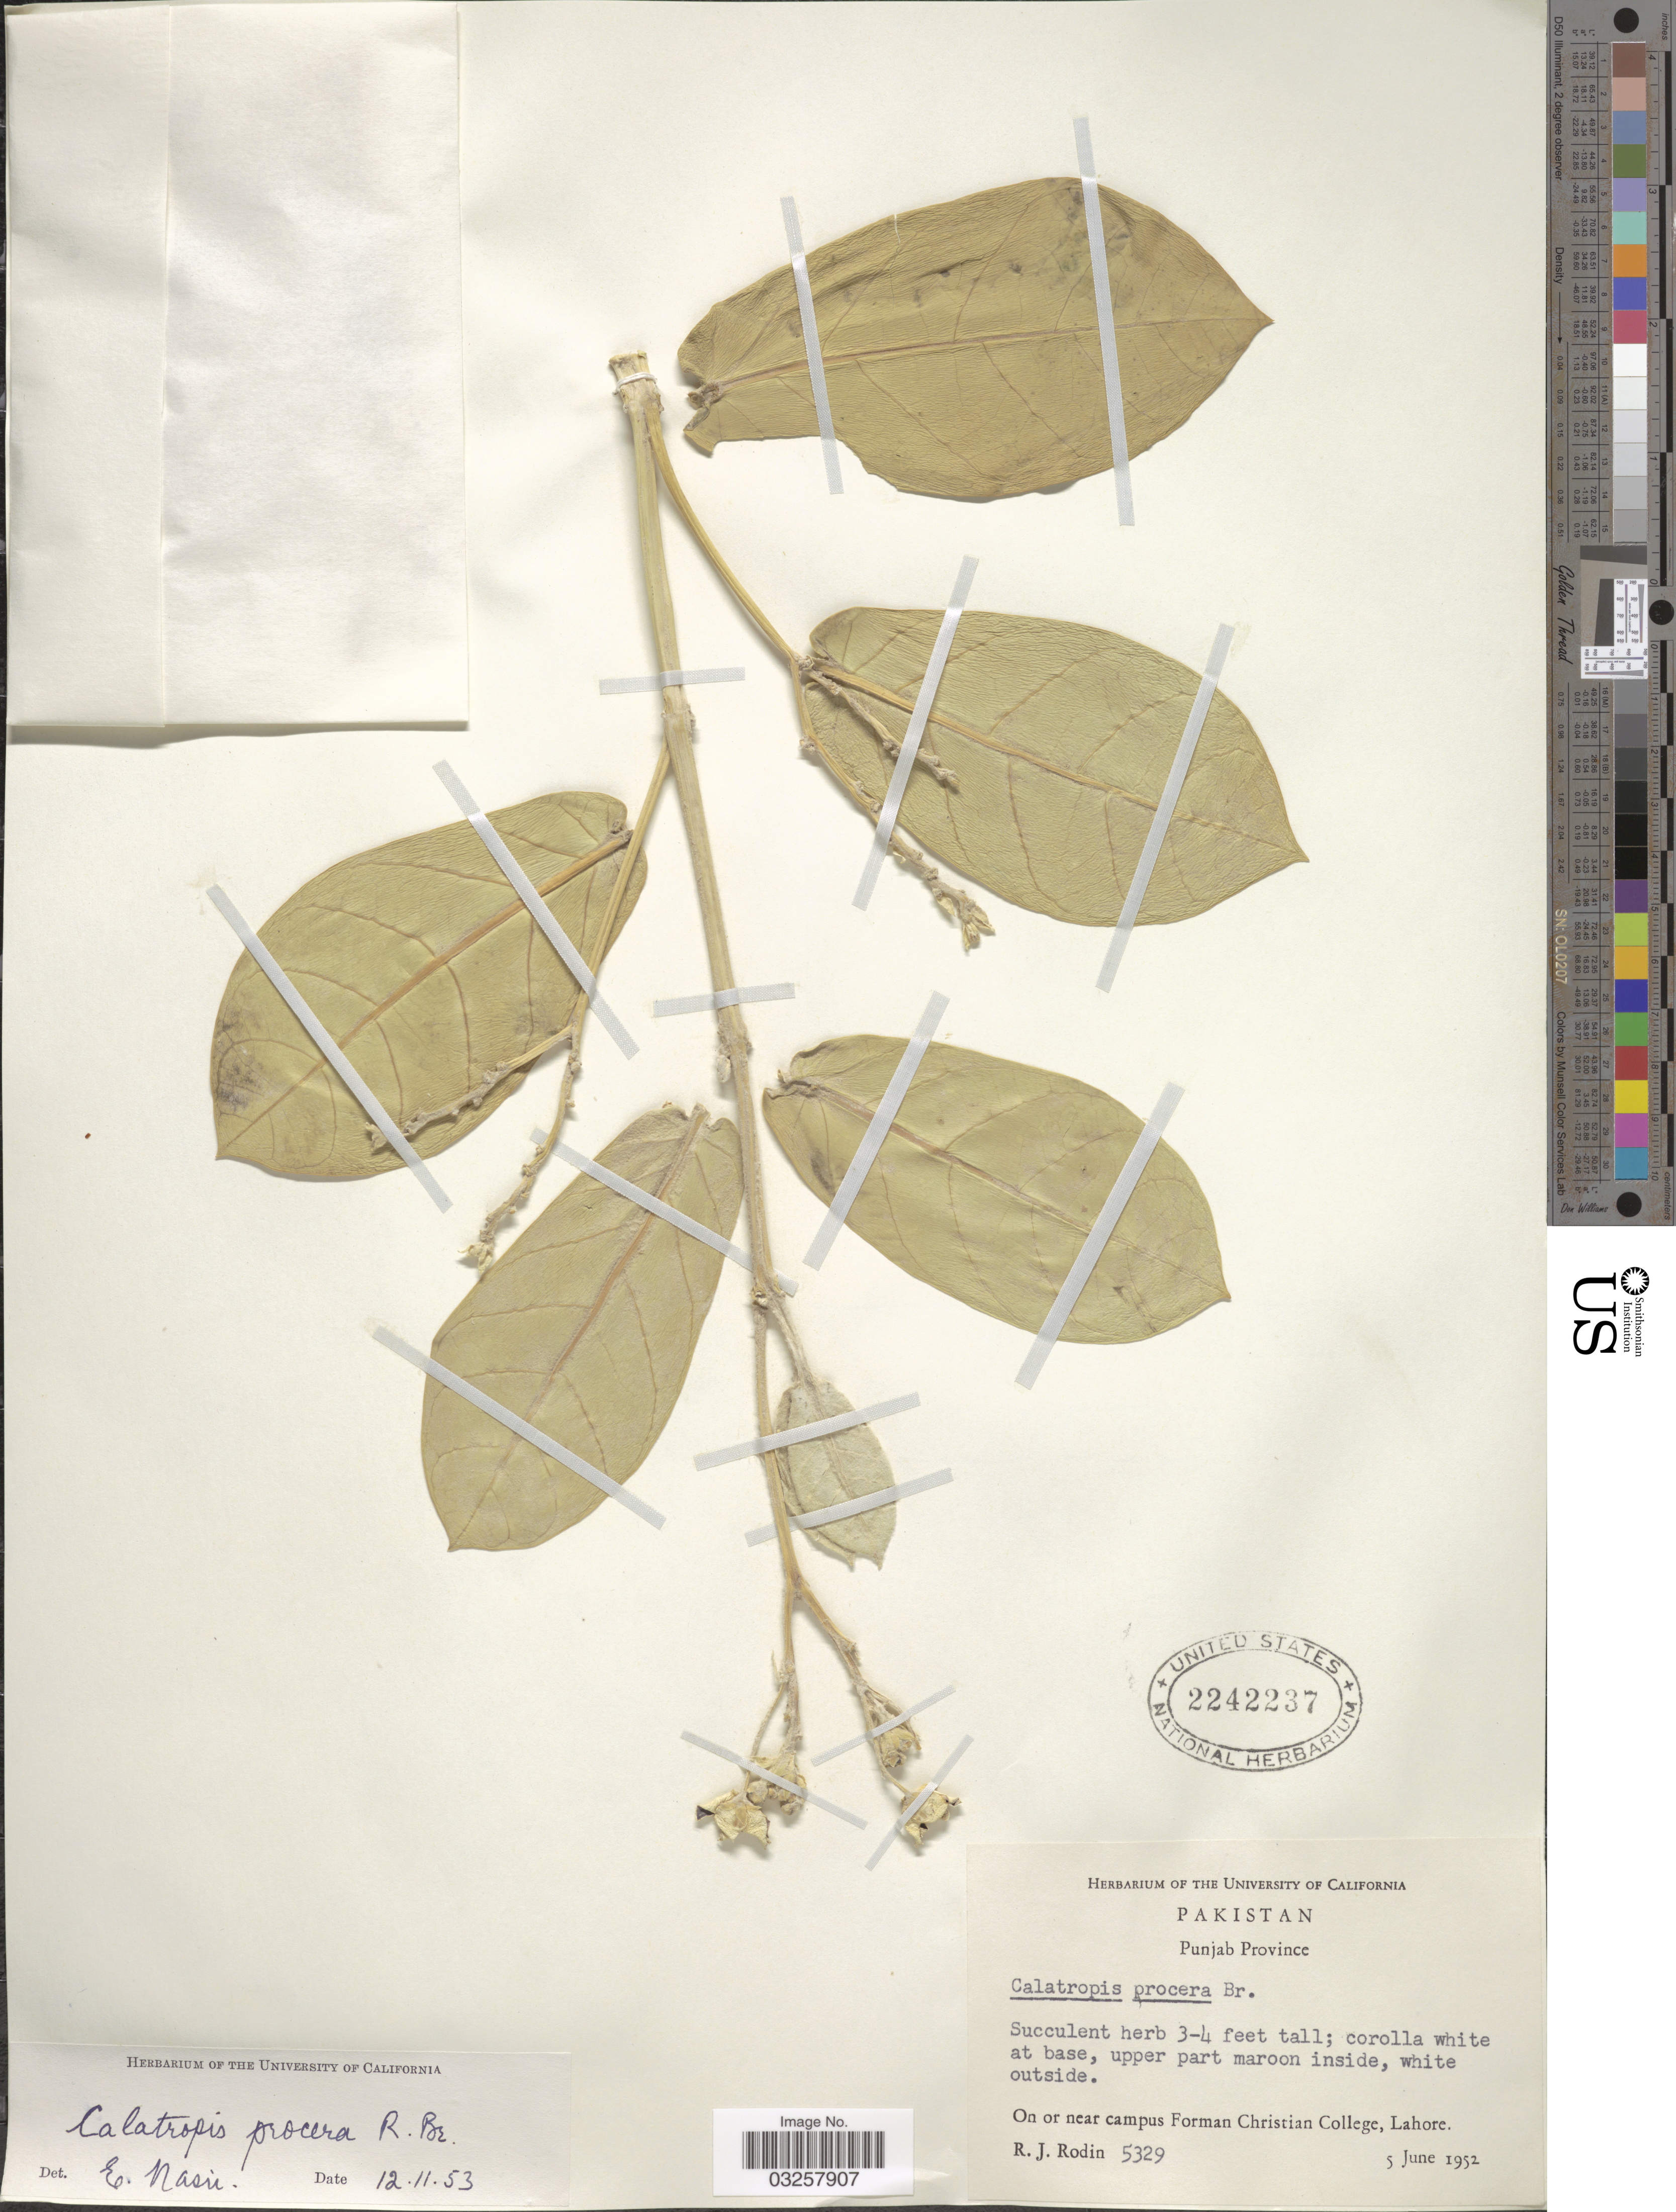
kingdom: Plantae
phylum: Tracheophyta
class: Magnoliopsida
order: Gentianales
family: Apocynaceae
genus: Calotropis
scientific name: Calotropis procera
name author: (Aiton) W.T. Aiton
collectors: R. J. Rodin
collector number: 5329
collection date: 1952-06-05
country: Pakistan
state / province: Punjab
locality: On or near campus Forman Christian College, Lahore.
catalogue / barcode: US 2242237